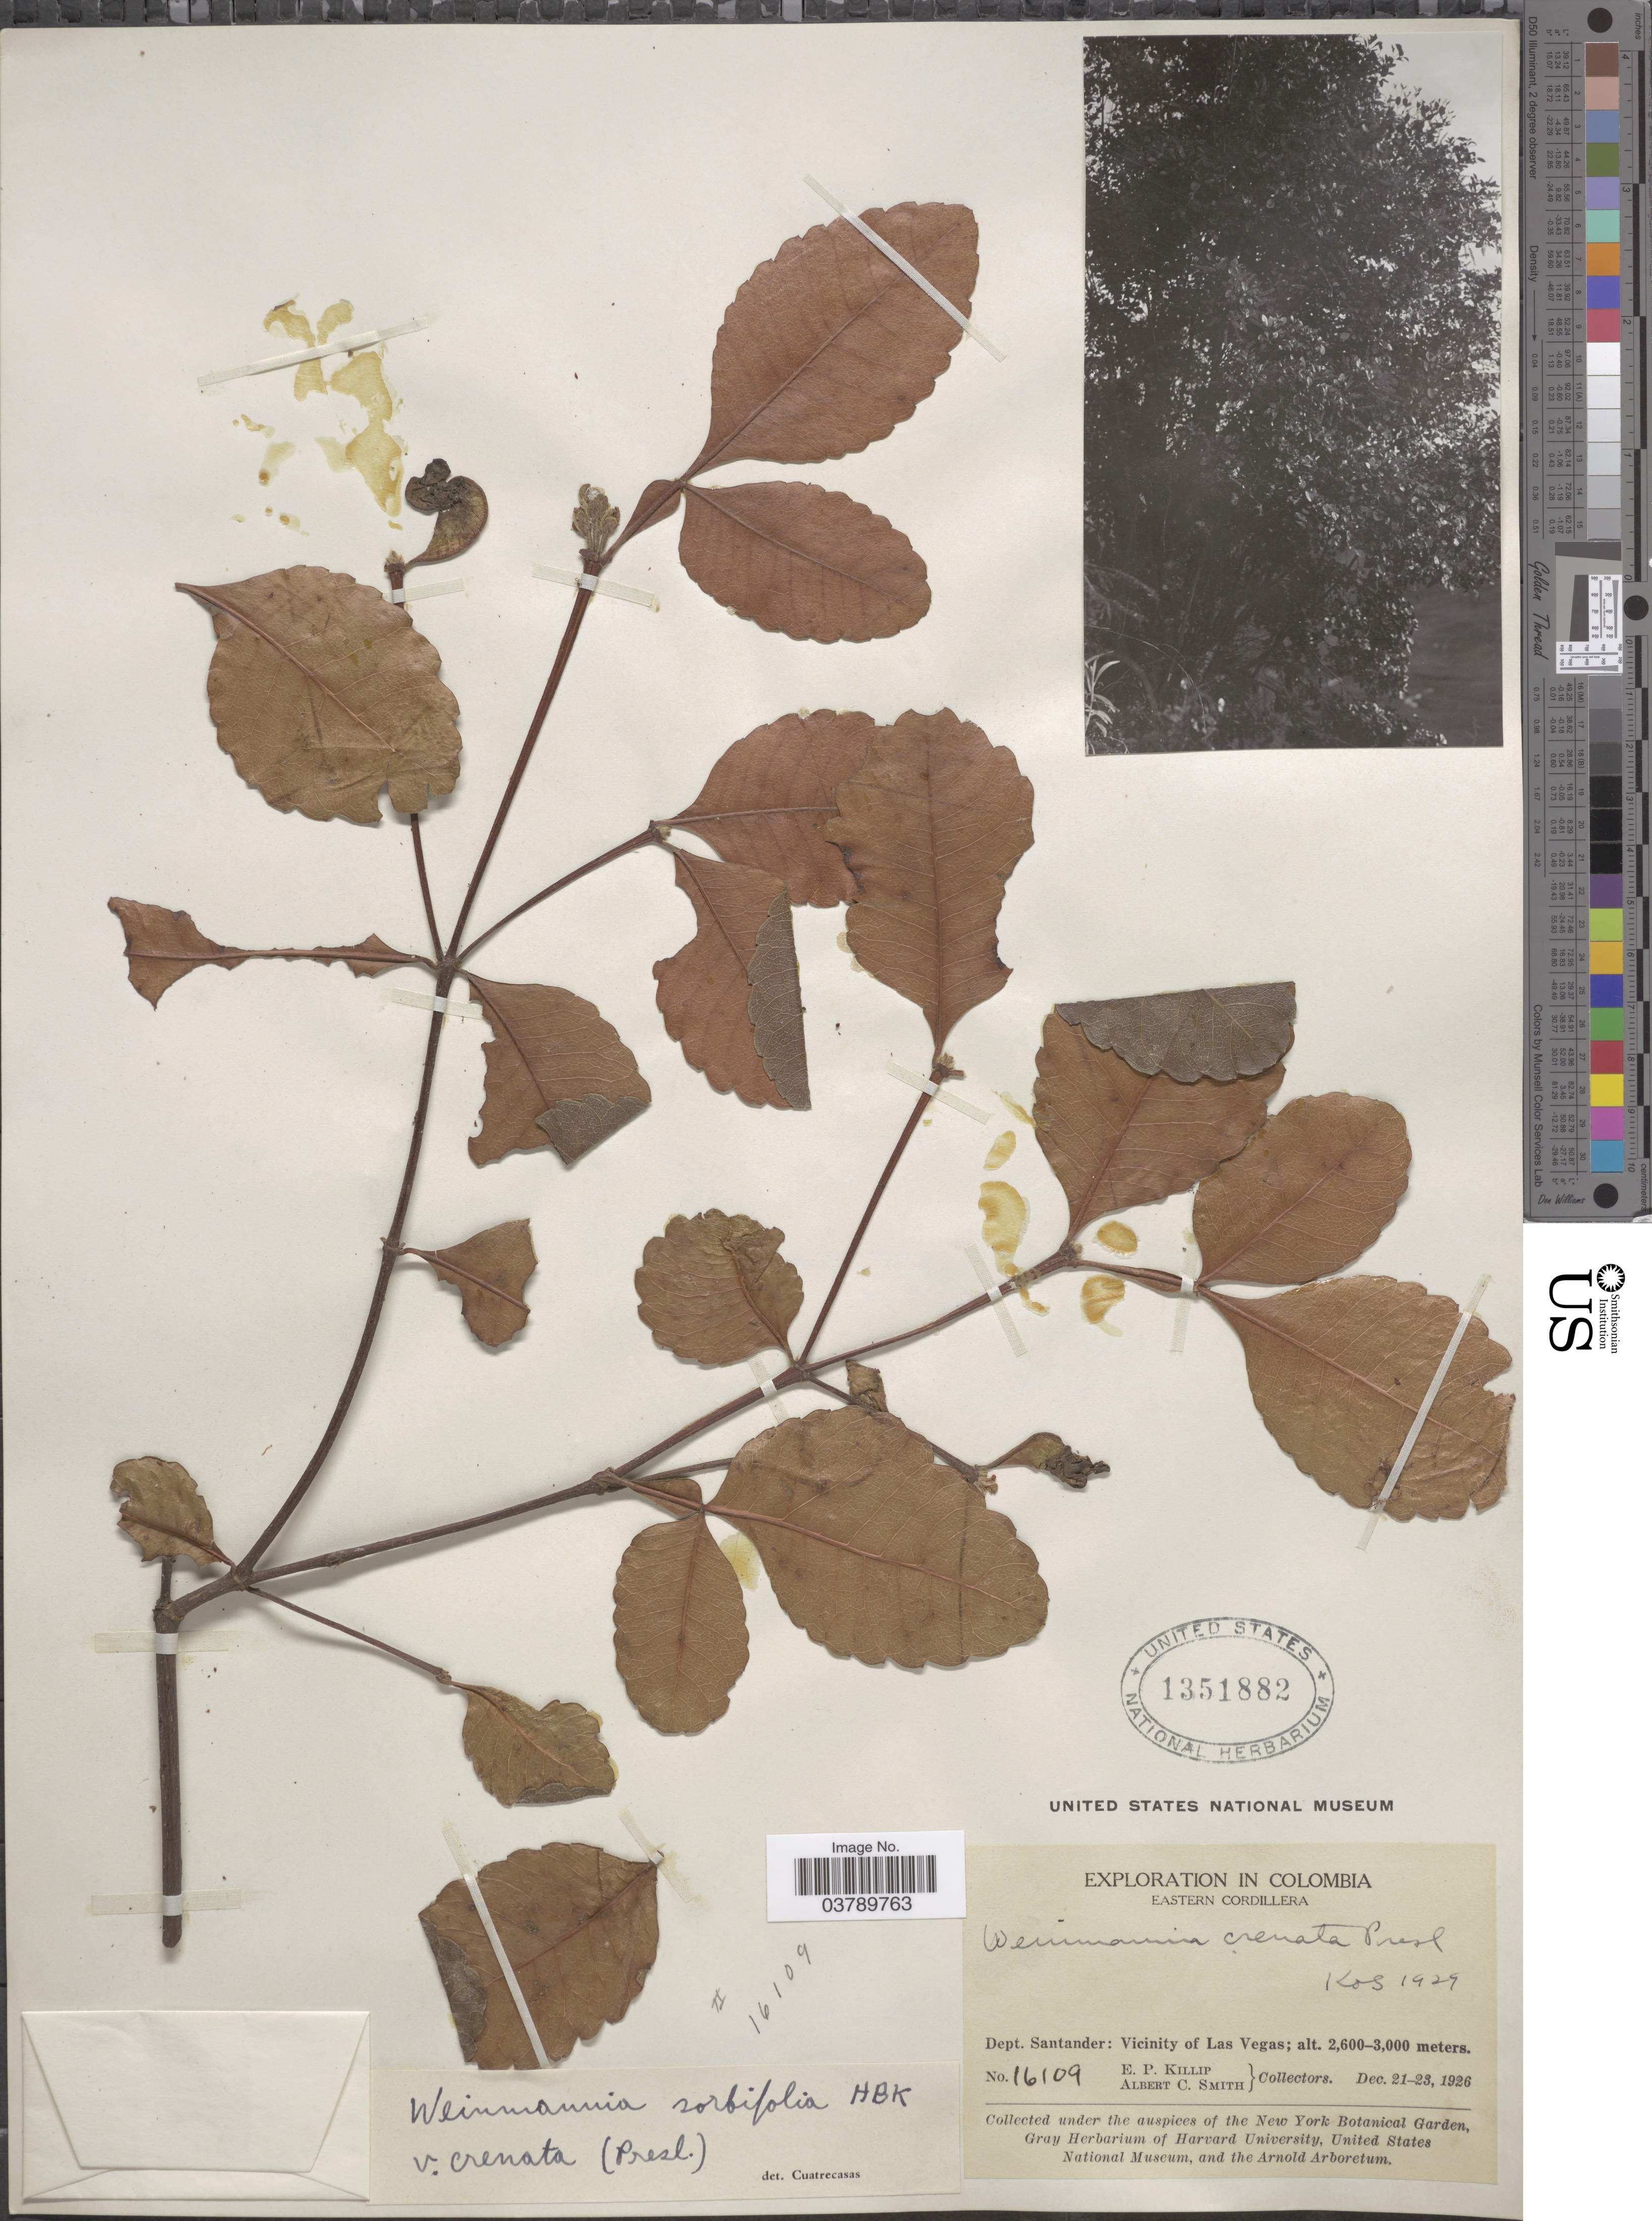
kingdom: Plantae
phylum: Tracheophyta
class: Magnoliopsida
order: Oxalidales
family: Cunoniaceae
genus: Weinmannia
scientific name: Weinmannia sorbifolia var. crenata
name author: Kunth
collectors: E. P. Killip & A. C. Smith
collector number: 16109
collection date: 1926-12-21/1926-12-23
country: Colombia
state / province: Santander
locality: Eastern Cordillera. Dept. Santander: Vicinity of Las Vegas.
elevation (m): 2600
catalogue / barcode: US 1351882